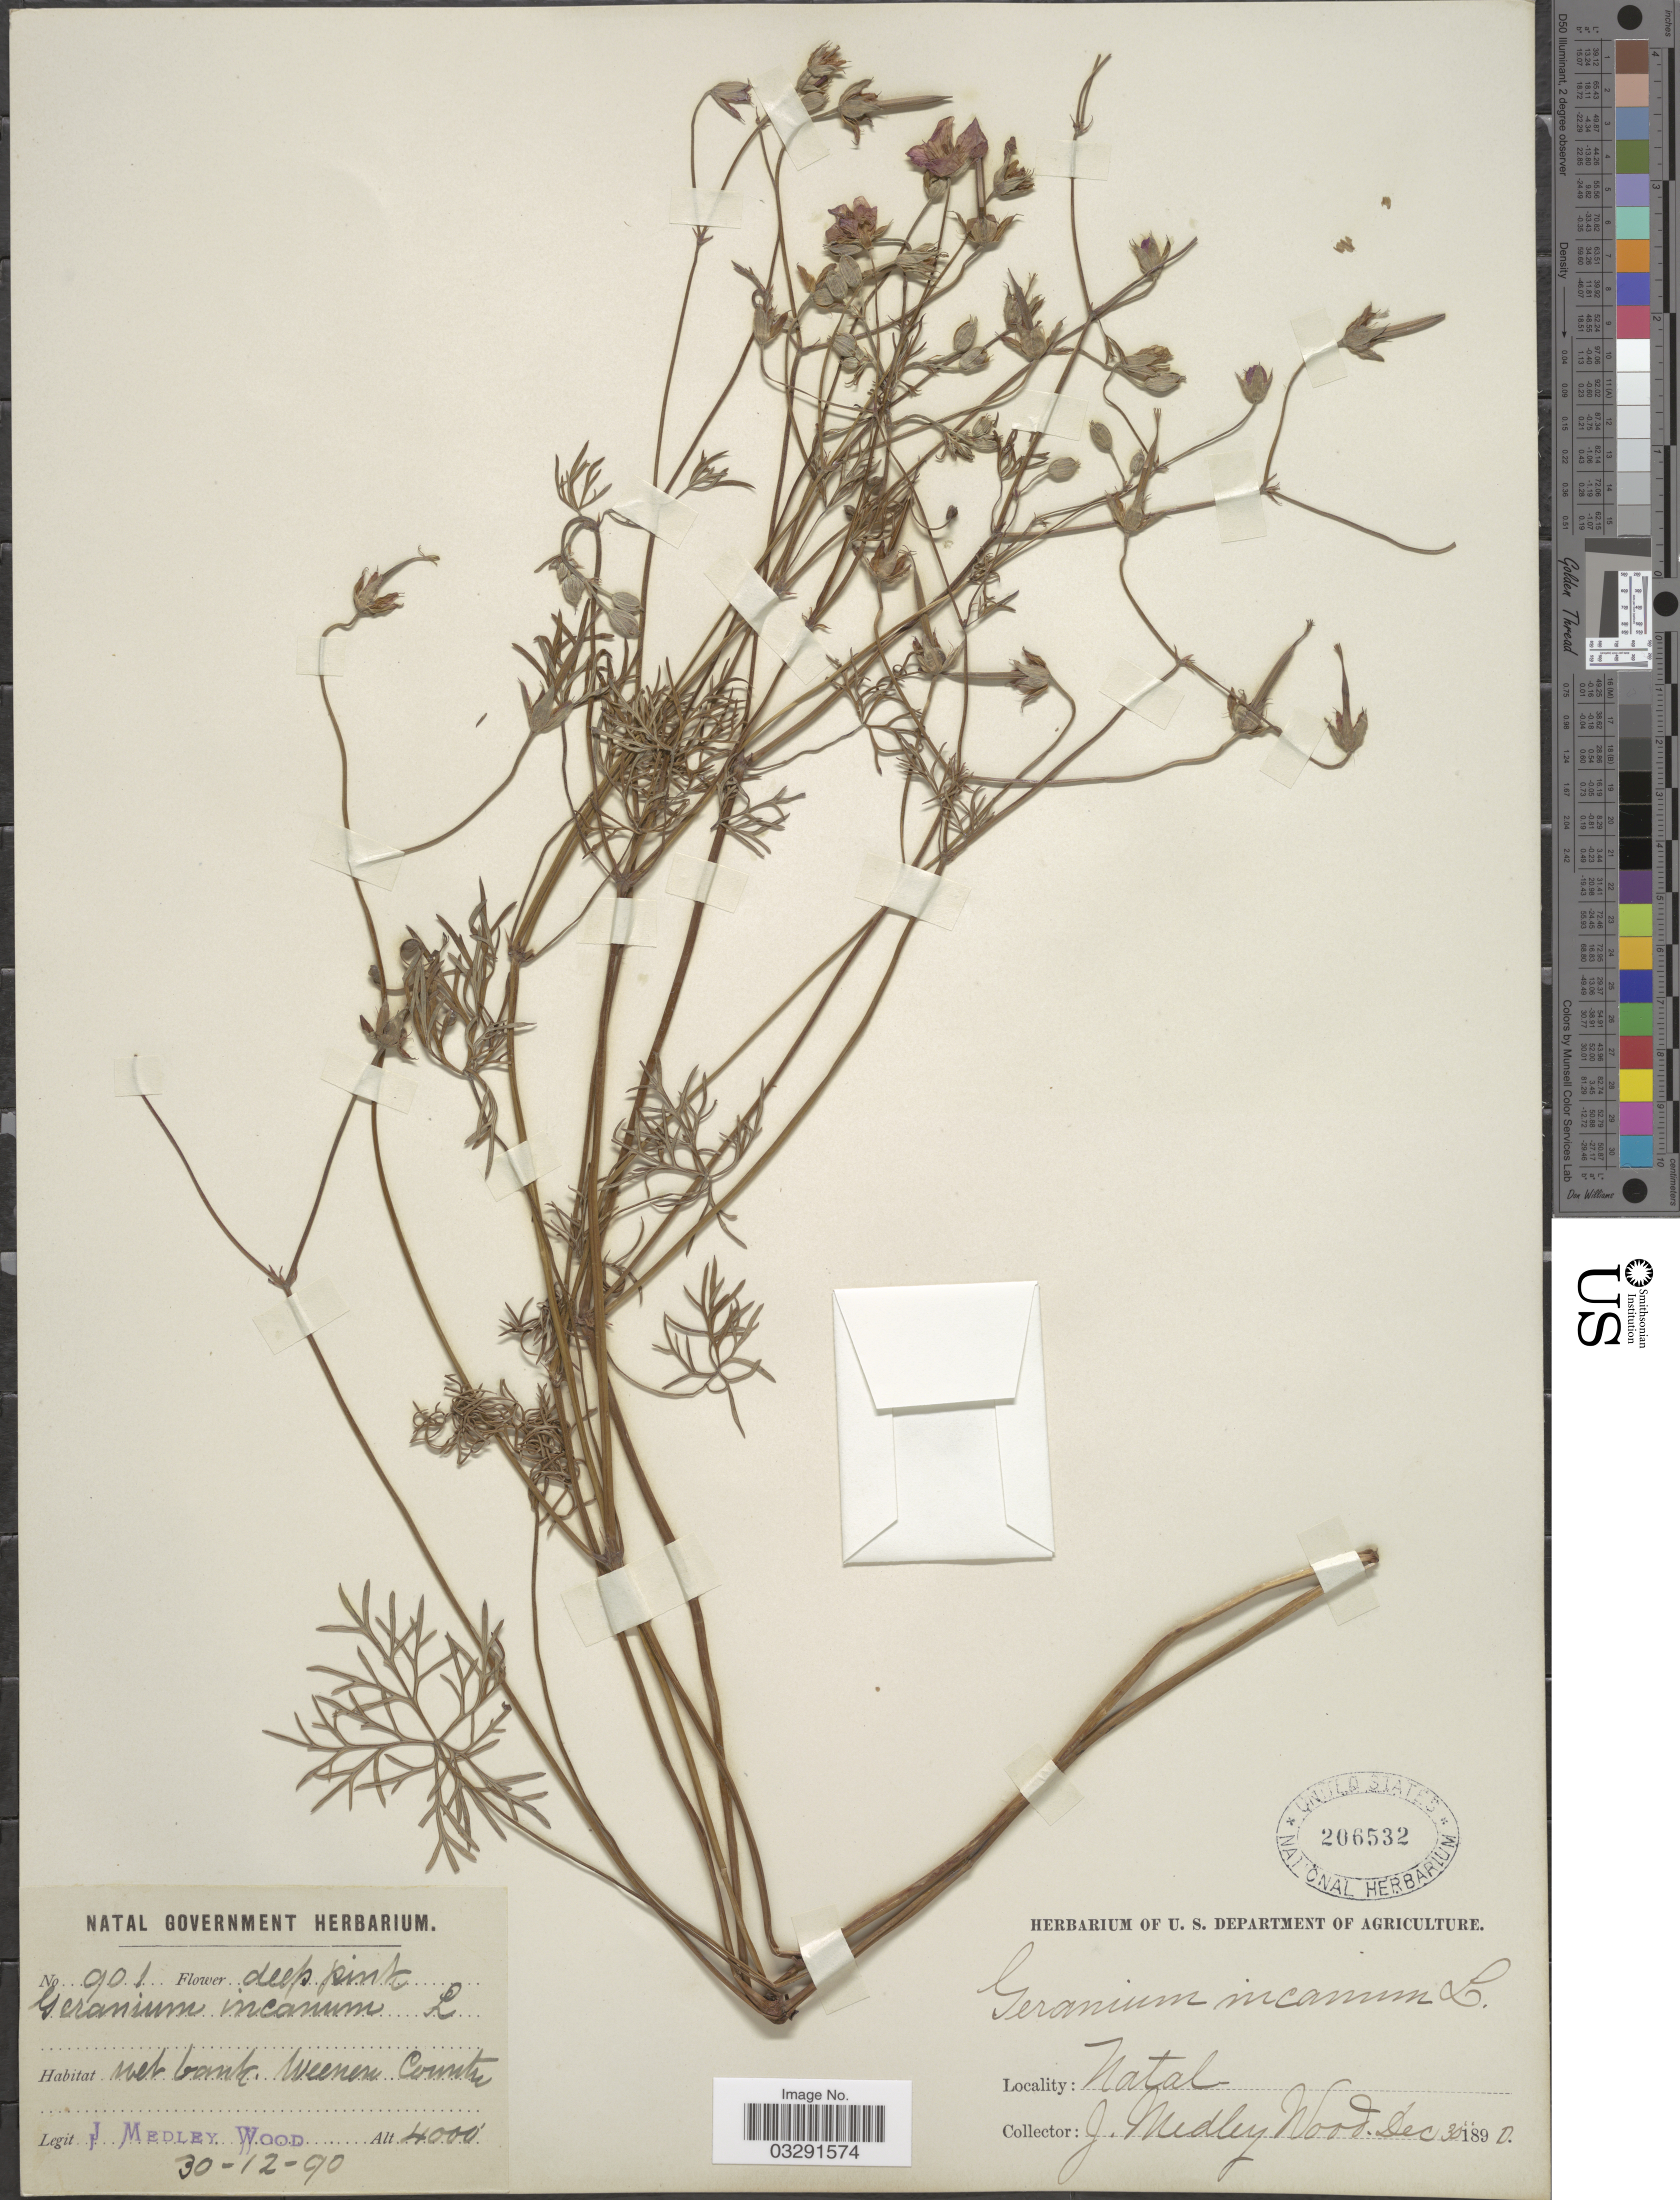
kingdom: Plantae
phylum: Tracheophyta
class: Magnoliopsida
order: Geraniales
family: Geraniaceae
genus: Geranium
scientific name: Geranium incanum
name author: Burm. f.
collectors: J. Medley Wood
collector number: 901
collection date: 1890-12-30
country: South Africa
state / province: KwaZulu-Natal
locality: Wet bank. Weenen County.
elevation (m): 1219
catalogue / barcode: US 206532